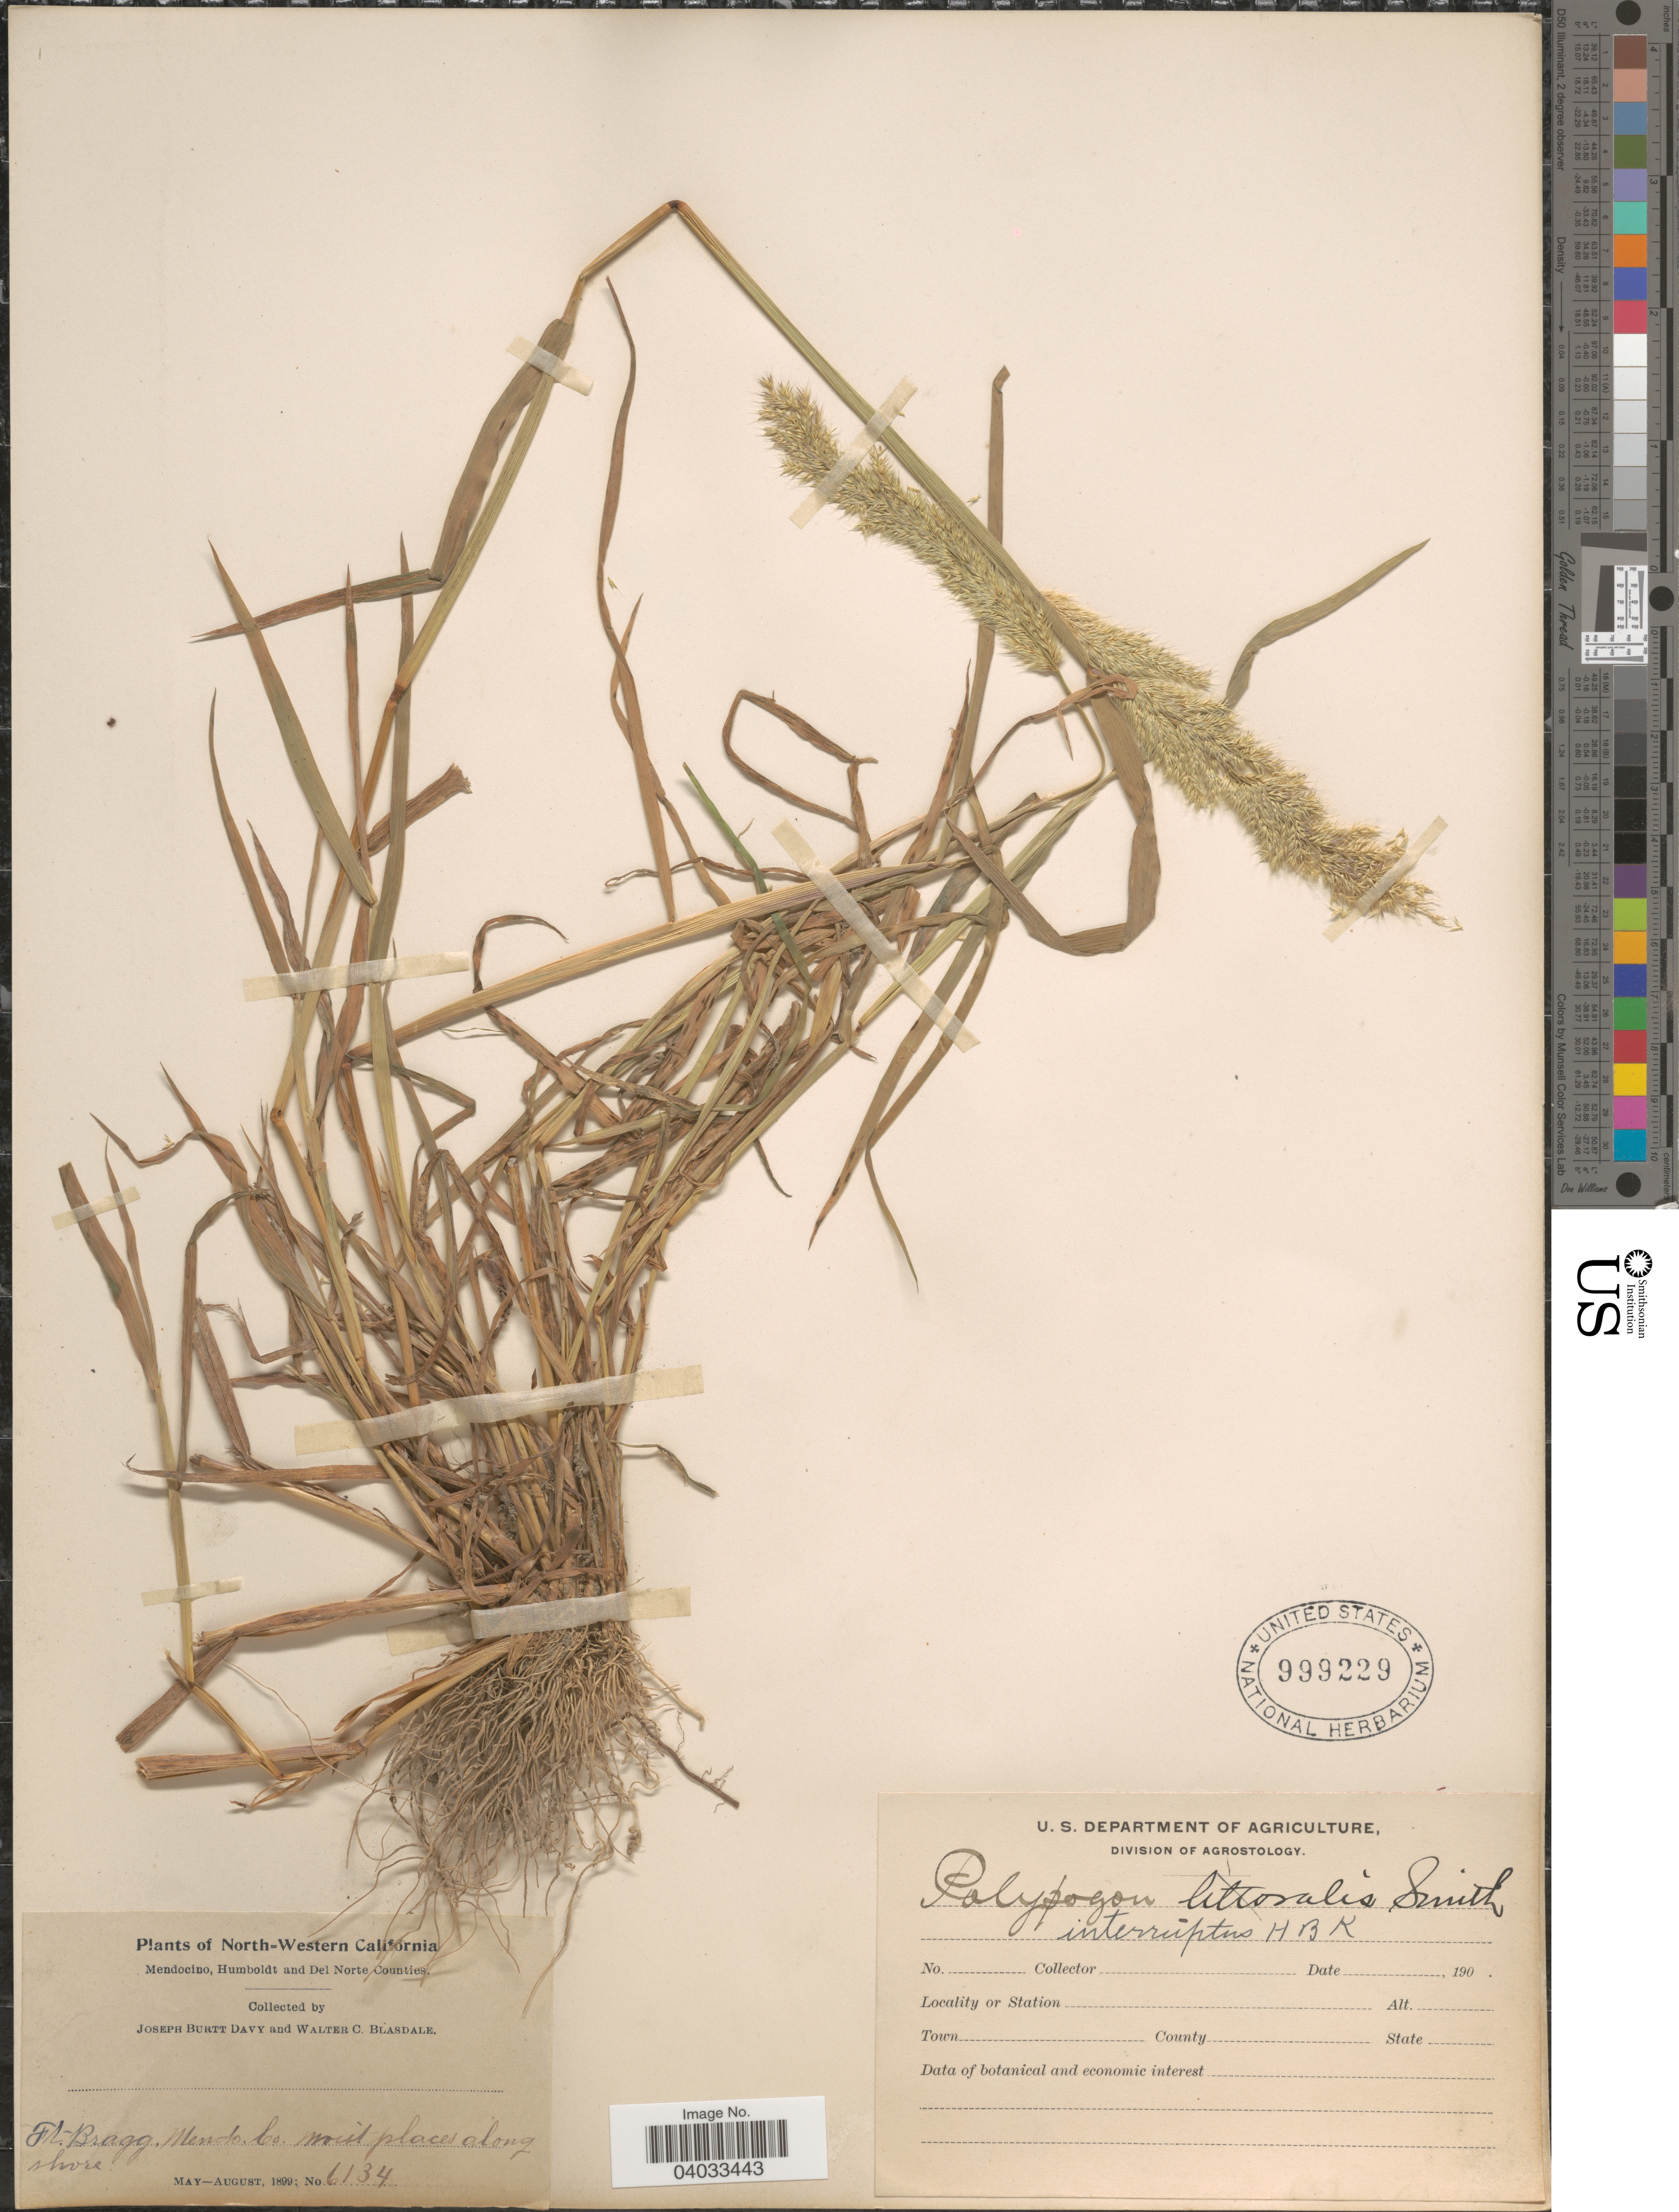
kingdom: Plantae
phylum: Tracheophyta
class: Liliopsida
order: Poales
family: Poaceae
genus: Polypogon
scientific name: Polypogon interruptus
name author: Kunth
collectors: J. Burtt Davy & W. Blasdale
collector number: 6134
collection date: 1899-05/1899-08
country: United States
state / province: California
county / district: Mendocino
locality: North-Western California. Mendocino, Humboldt and Del Norte Counties. Ft. Bragg, Mendo. Co.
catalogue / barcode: US 999229